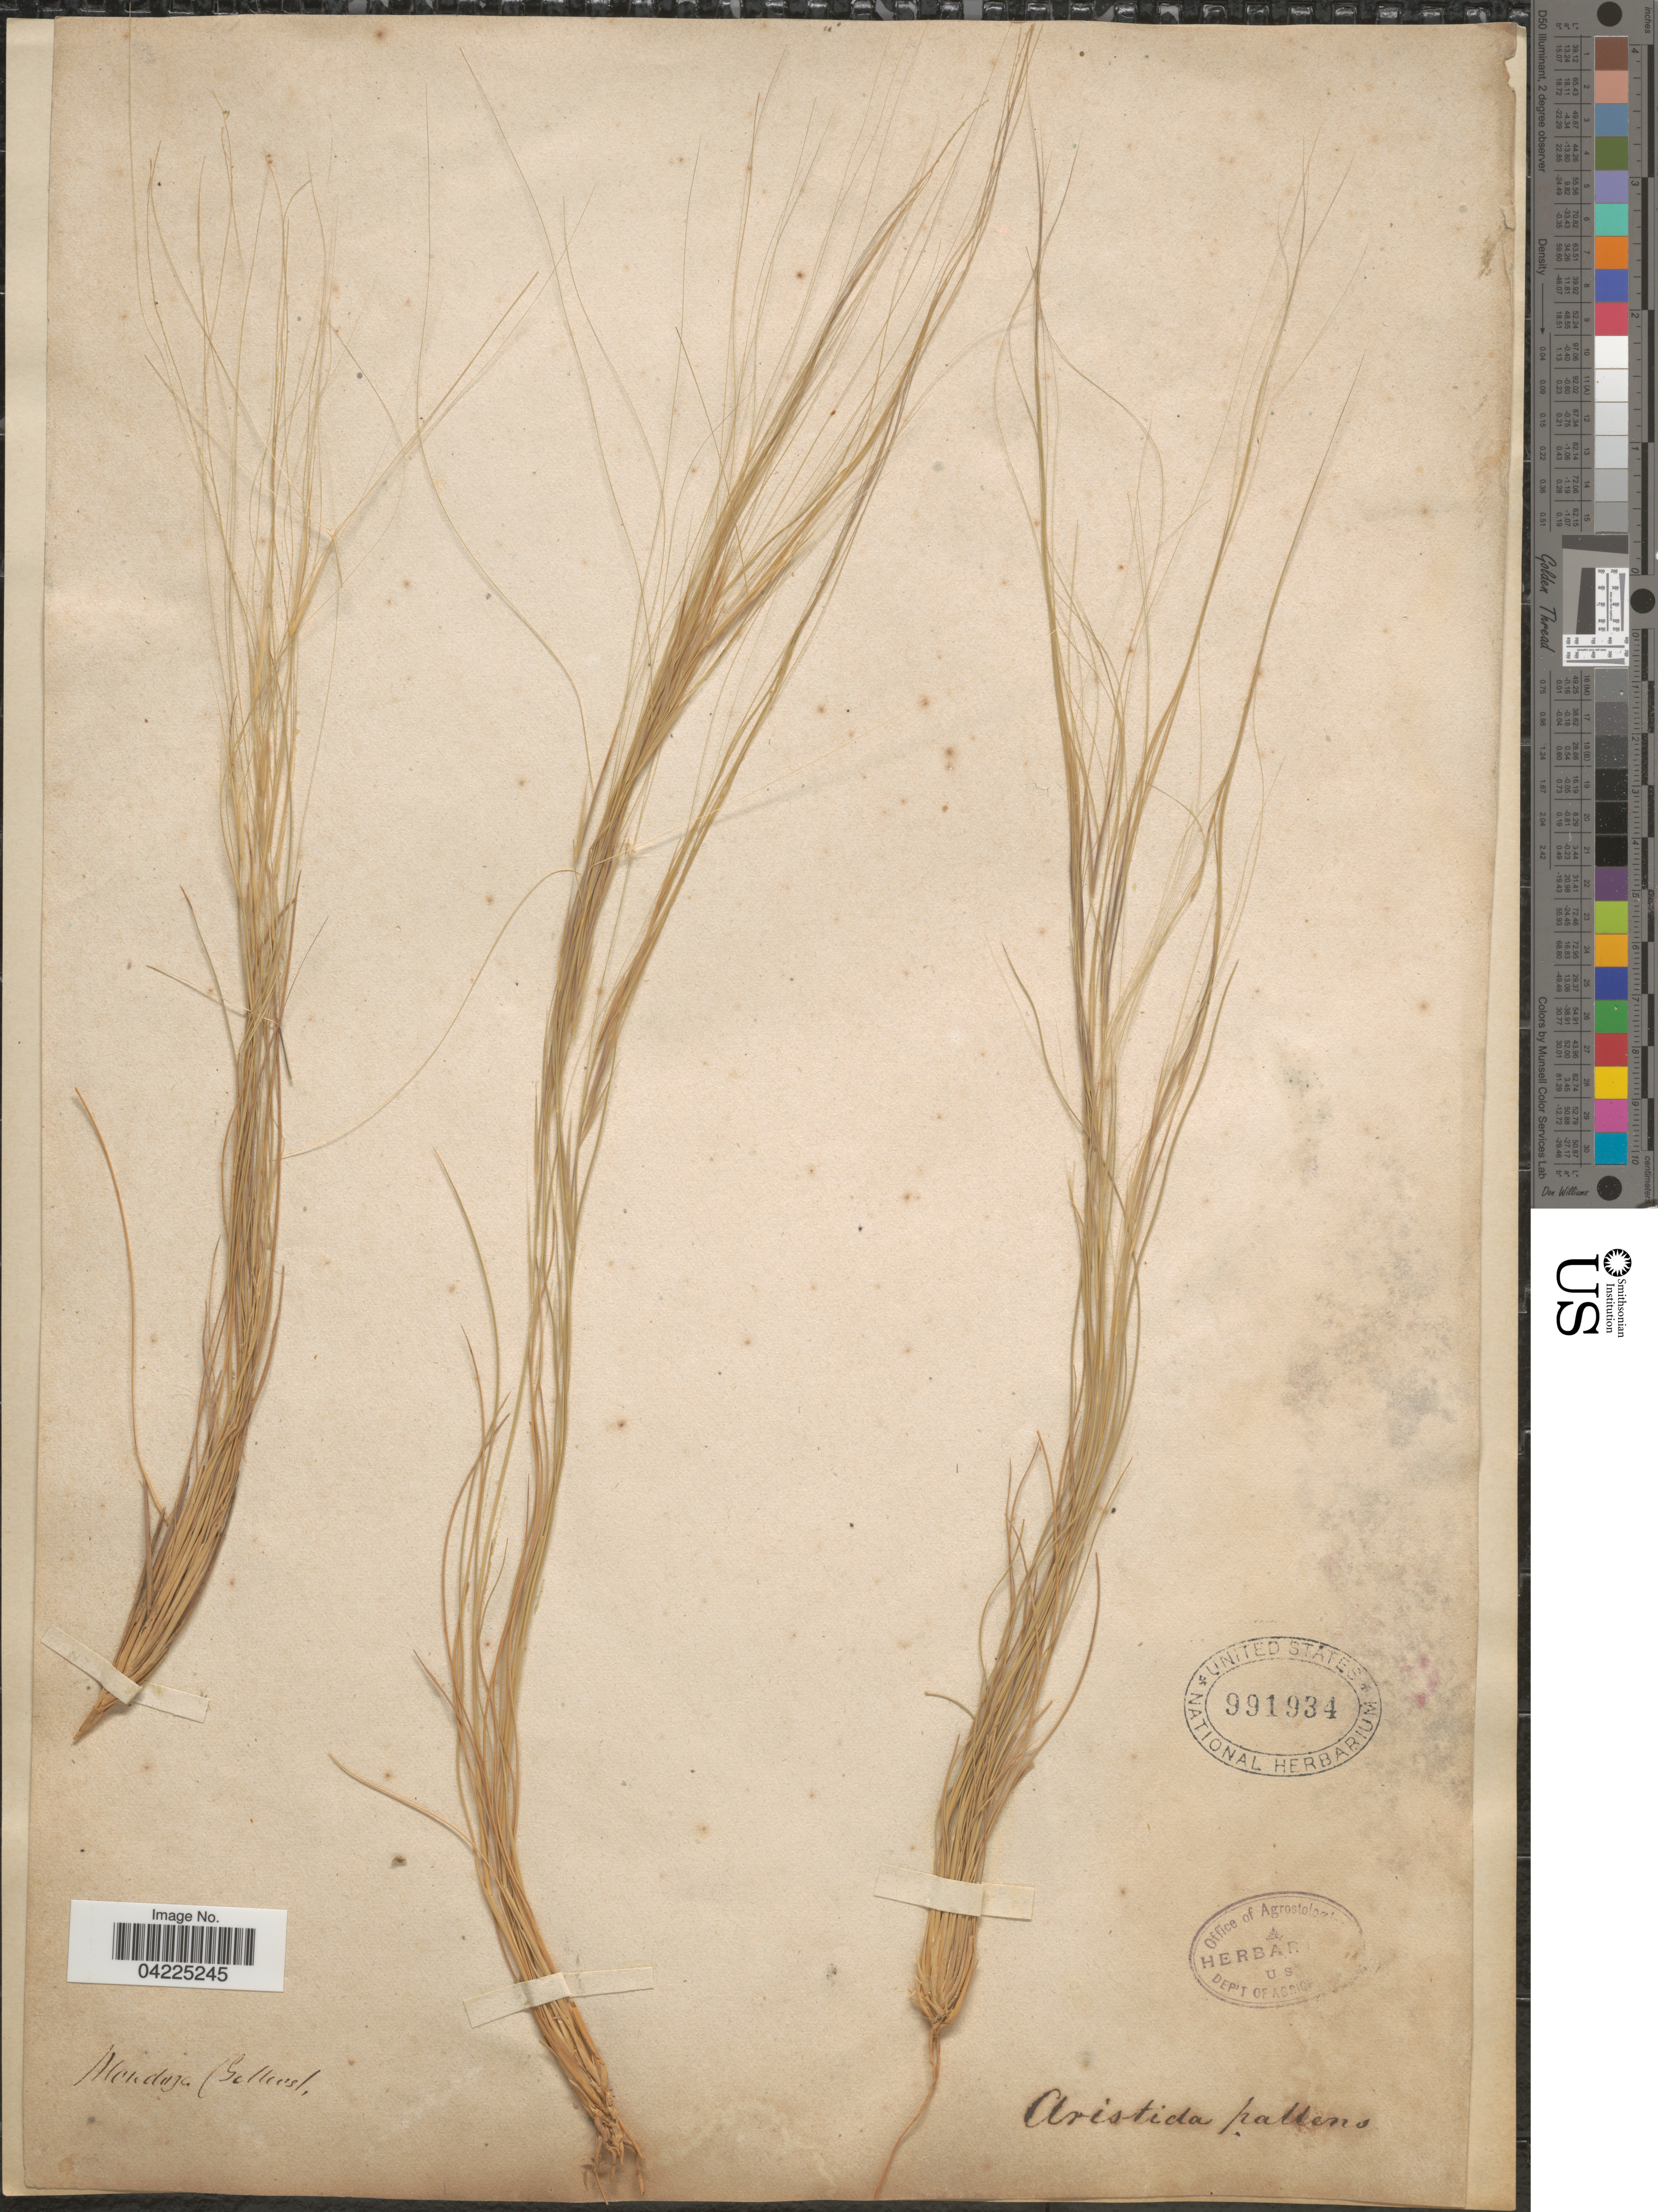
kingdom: Plantae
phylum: Tracheophyta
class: Liliopsida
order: Poales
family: Poaceae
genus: Aristida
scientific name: Aristida pallens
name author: Cav.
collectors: J. Gillies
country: Argentina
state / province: Mendoza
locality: Mendoza.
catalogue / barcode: US 991934